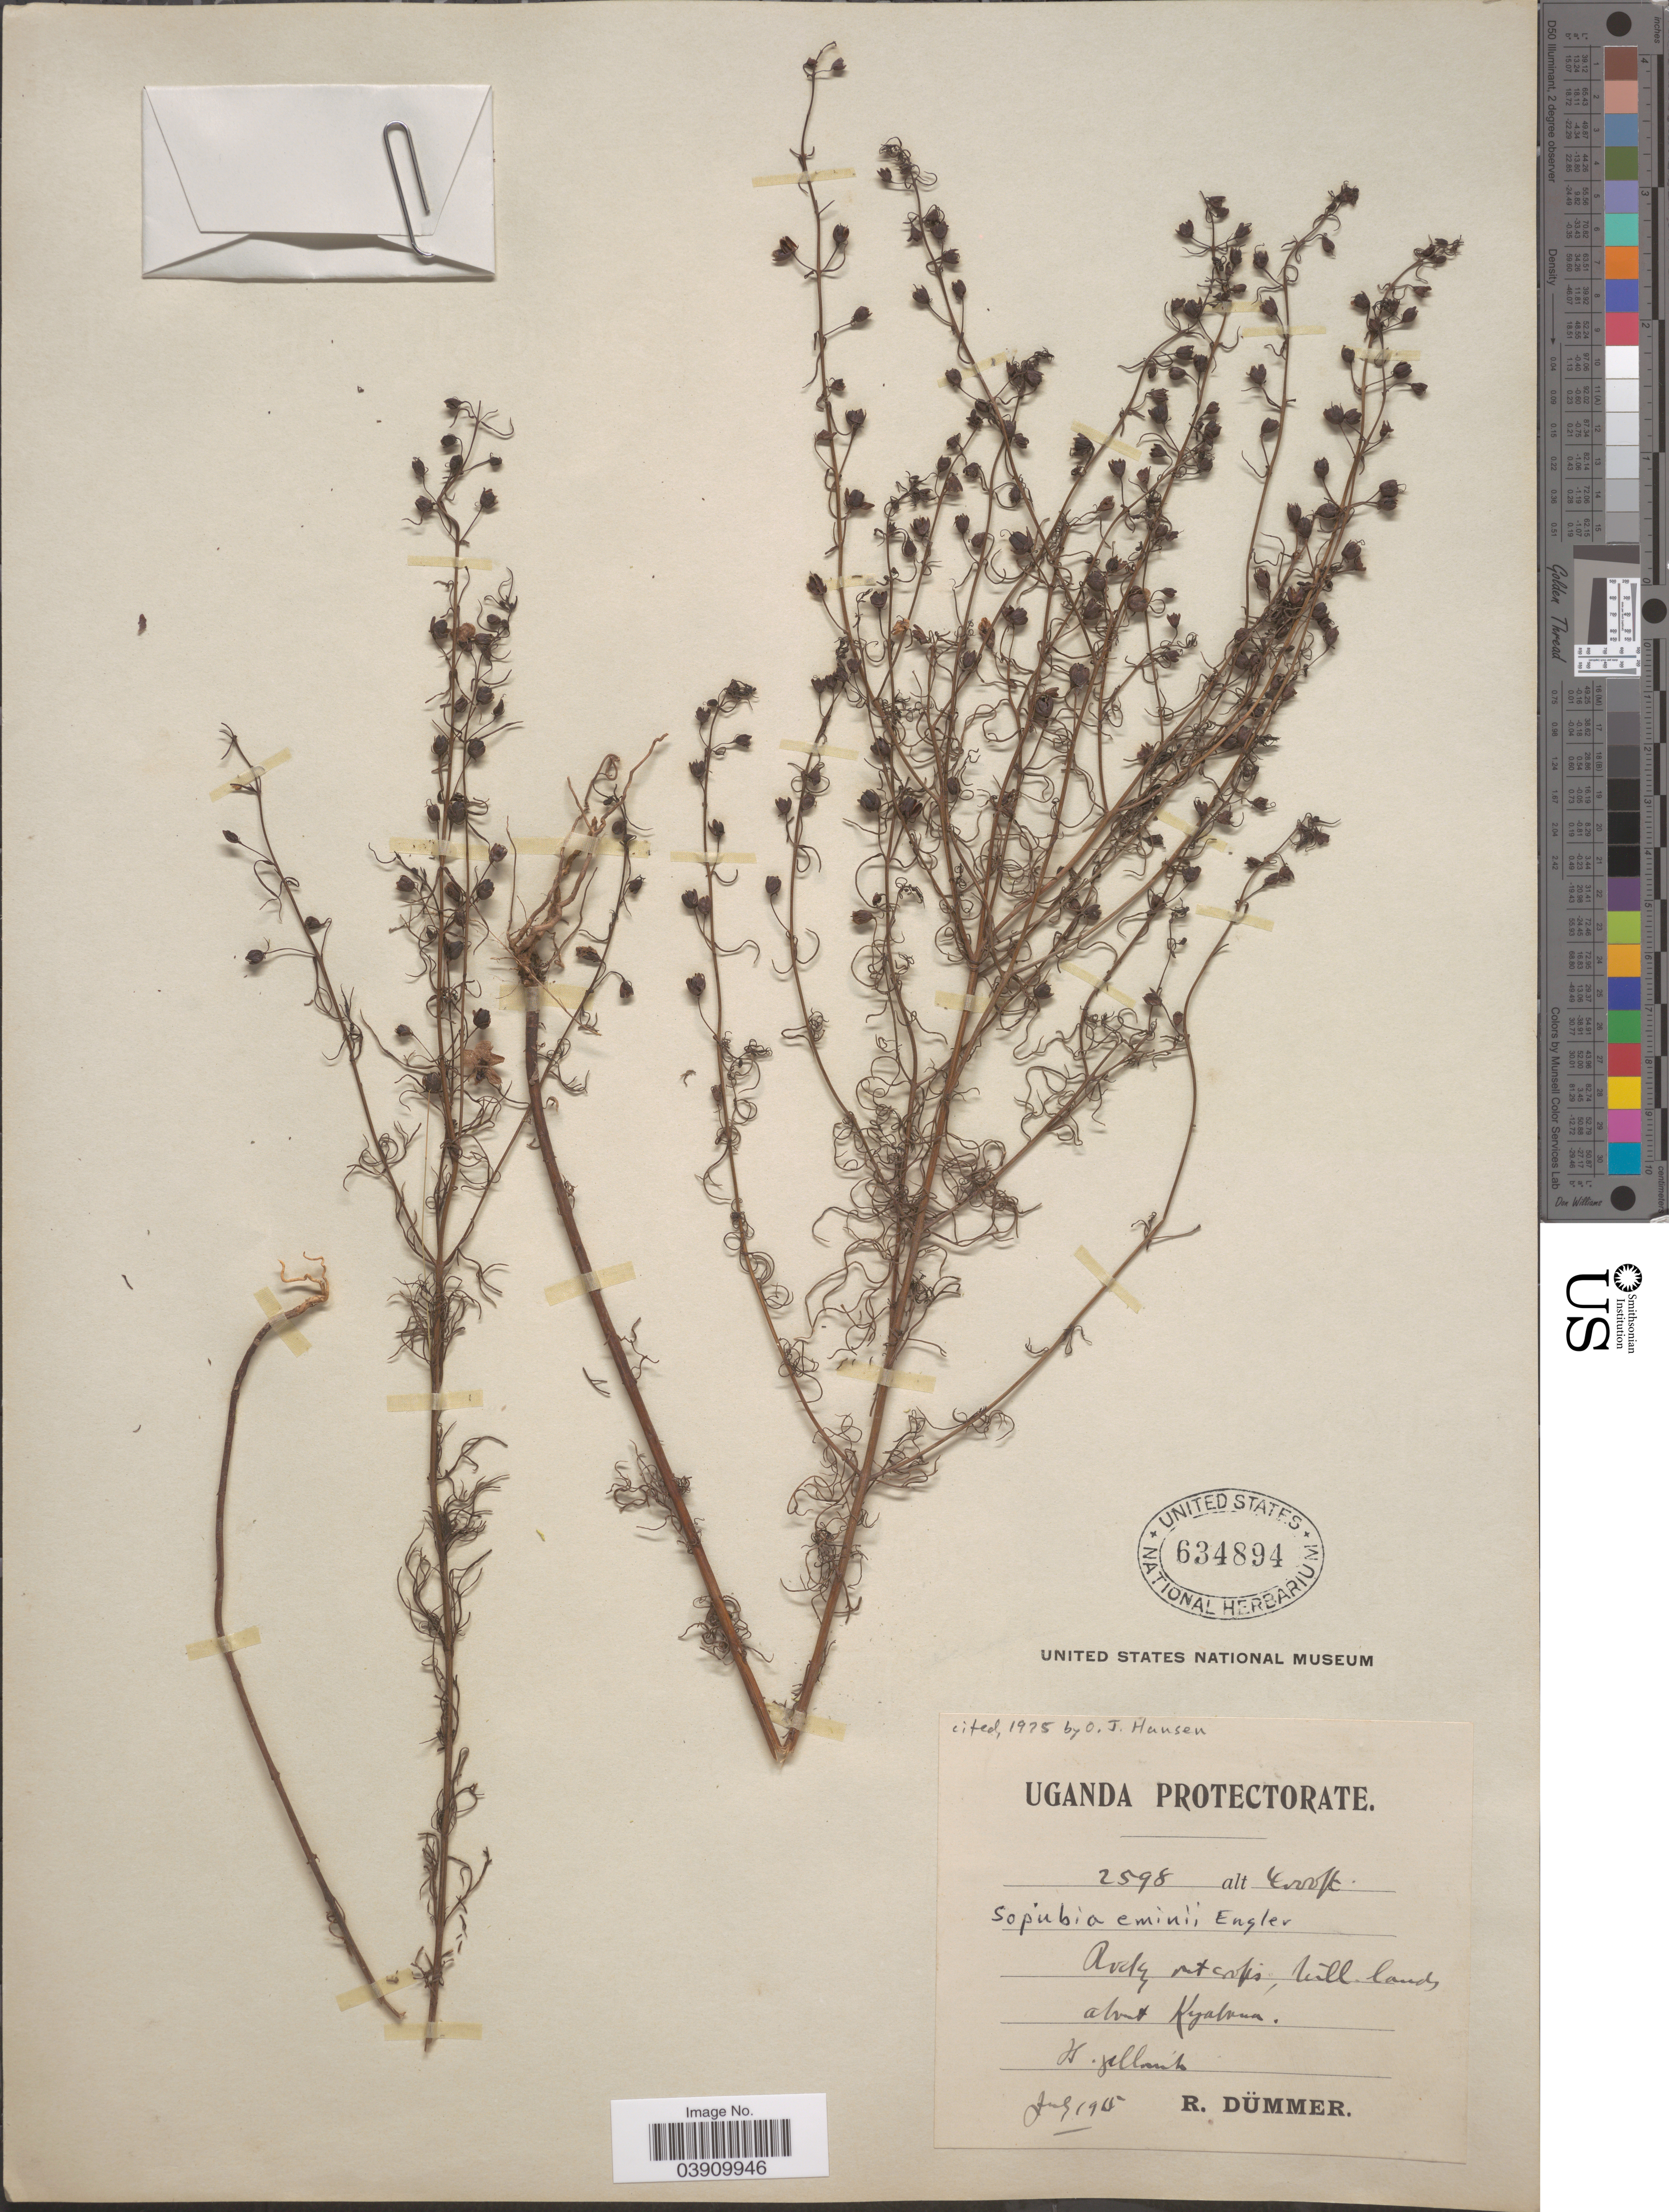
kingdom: Plantae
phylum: Tracheophyta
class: Magnoliopsida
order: Lamiales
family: Orobanchaceae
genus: Sopubia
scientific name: Sopubia eminii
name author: Engl.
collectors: R. A. Dümmer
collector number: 2598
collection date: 1915-07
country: Uganda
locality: Uganda Protectorate. About Kyabana.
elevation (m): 1219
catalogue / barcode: US 634894